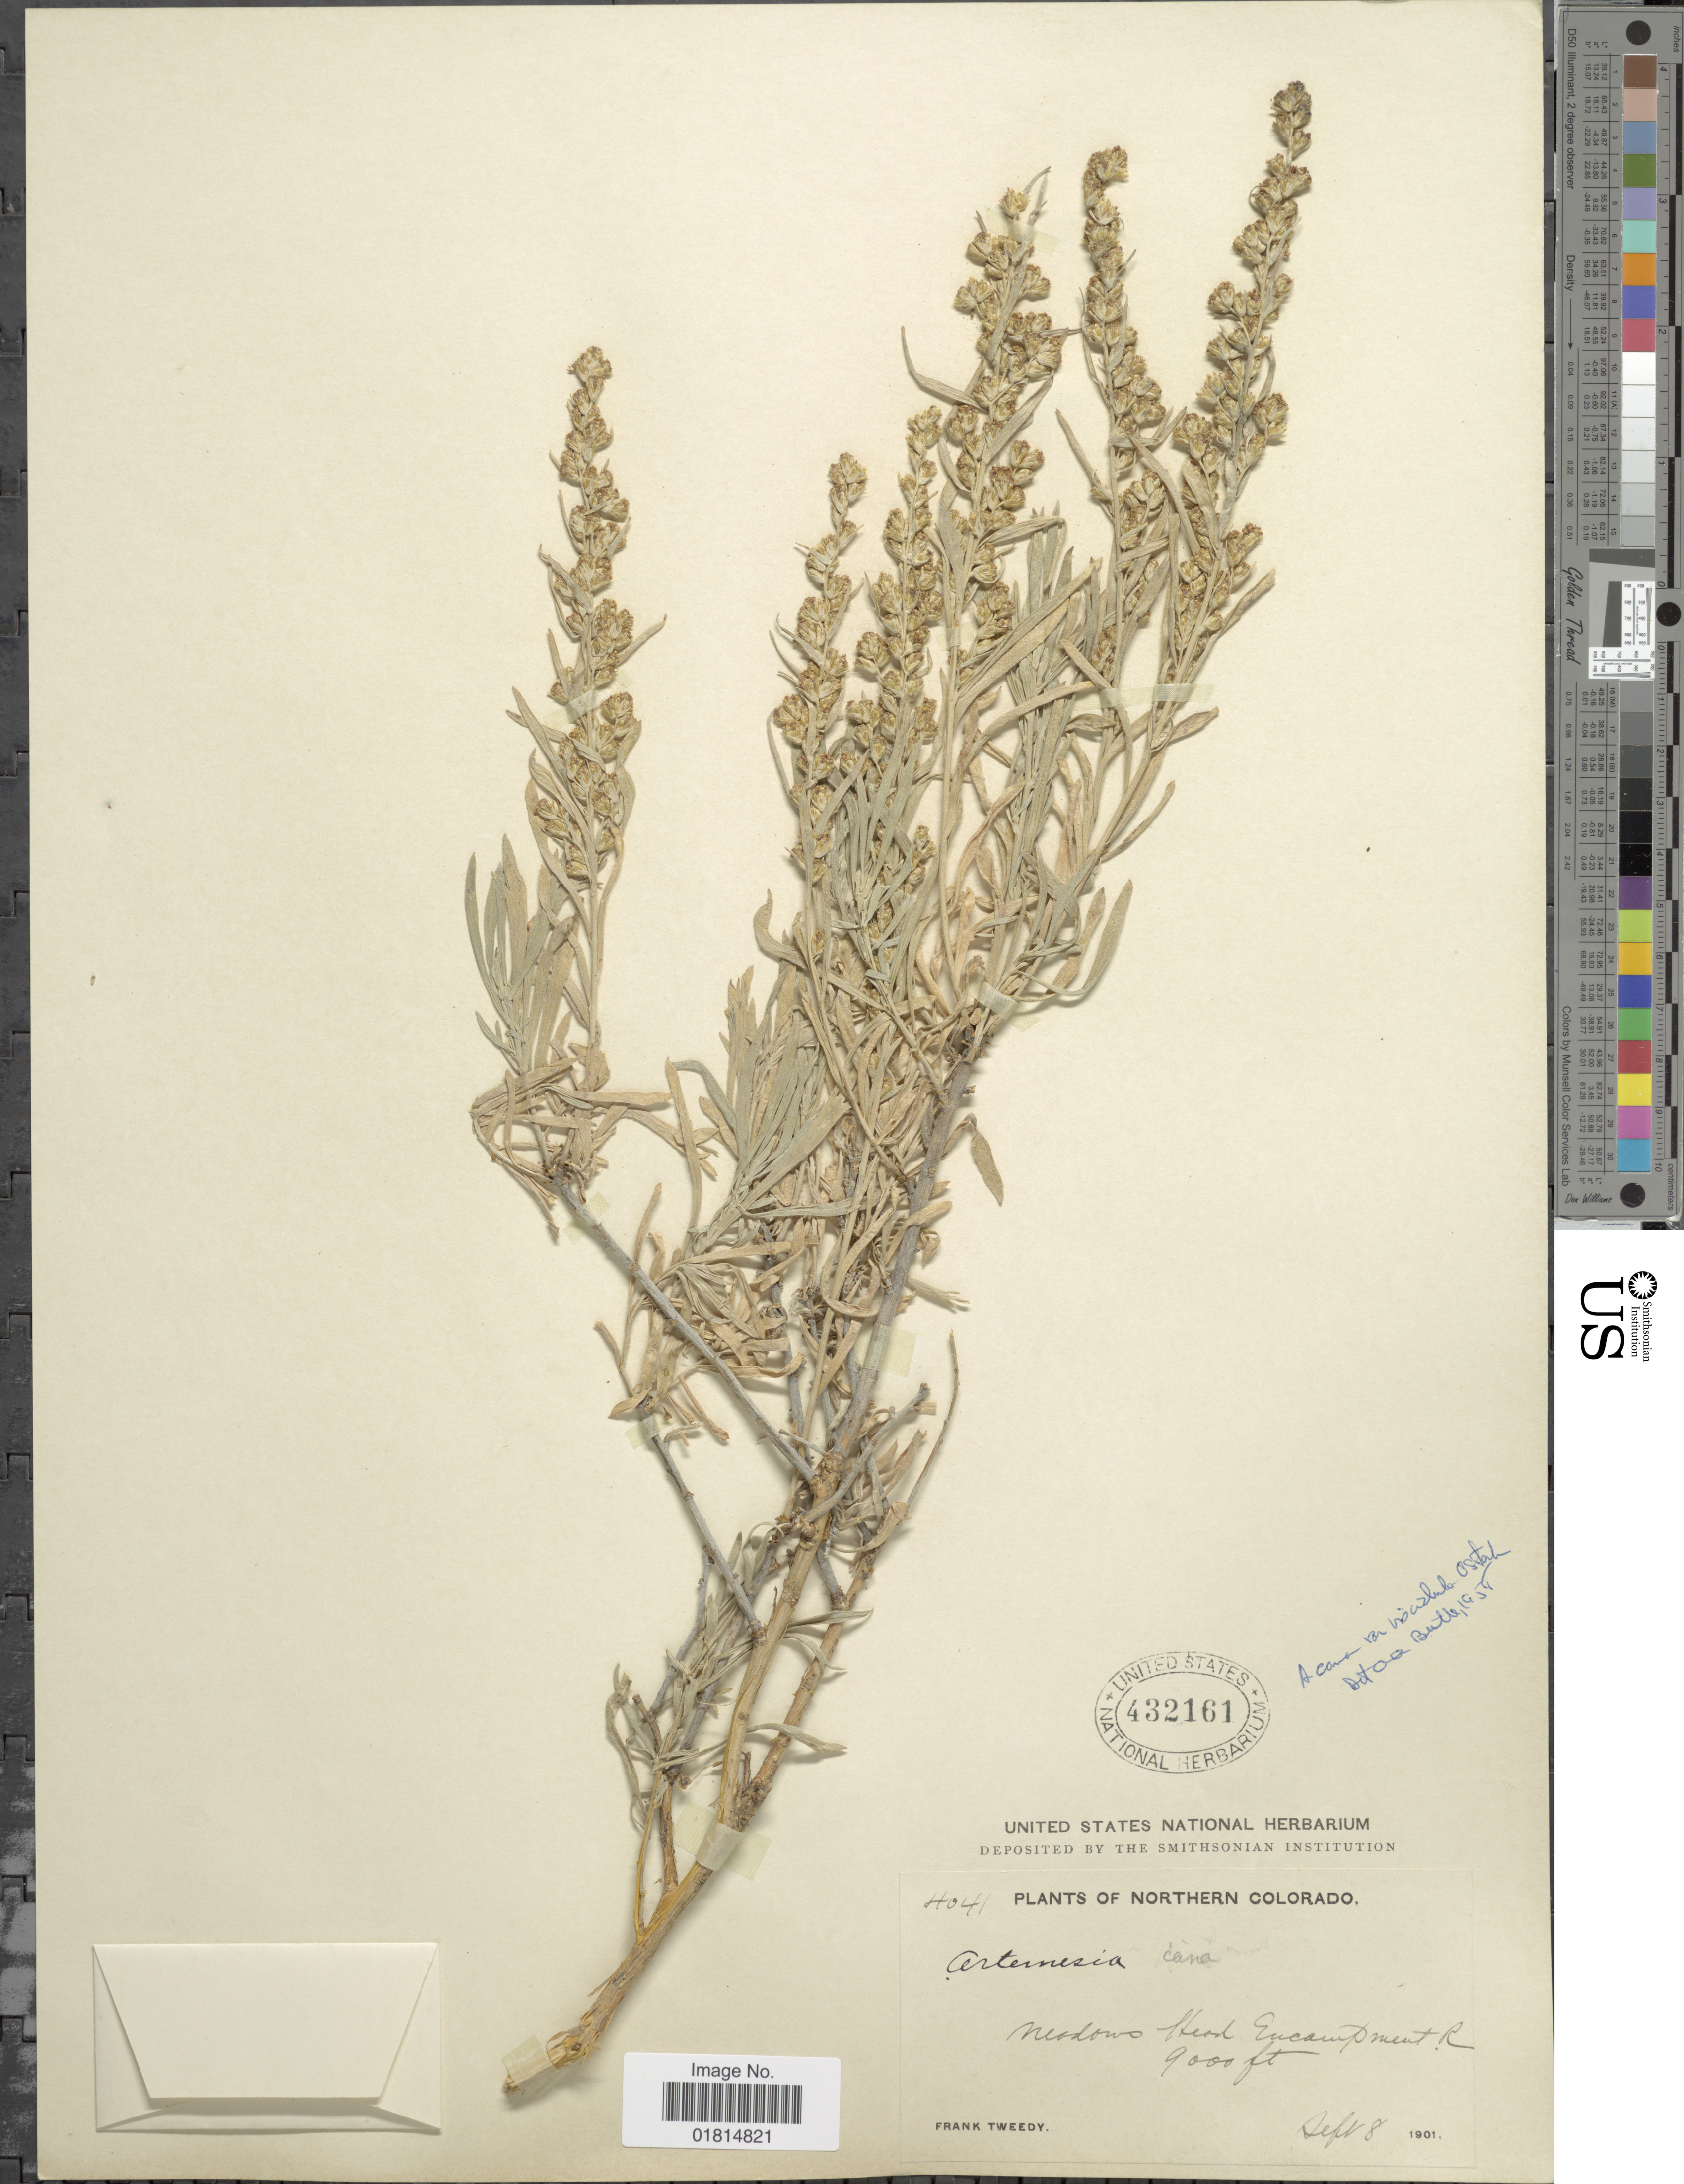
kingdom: Plantae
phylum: Tracheophyta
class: Magnoliopsida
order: Asterales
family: Asteraceae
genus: Artemisia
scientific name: Artemisia cana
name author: Pursh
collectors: F. Tweedy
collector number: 4041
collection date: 1901-09-08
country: United States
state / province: Colorado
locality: Northern Colorado. Meadows Head Encampment R.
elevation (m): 2743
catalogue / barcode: US 432161